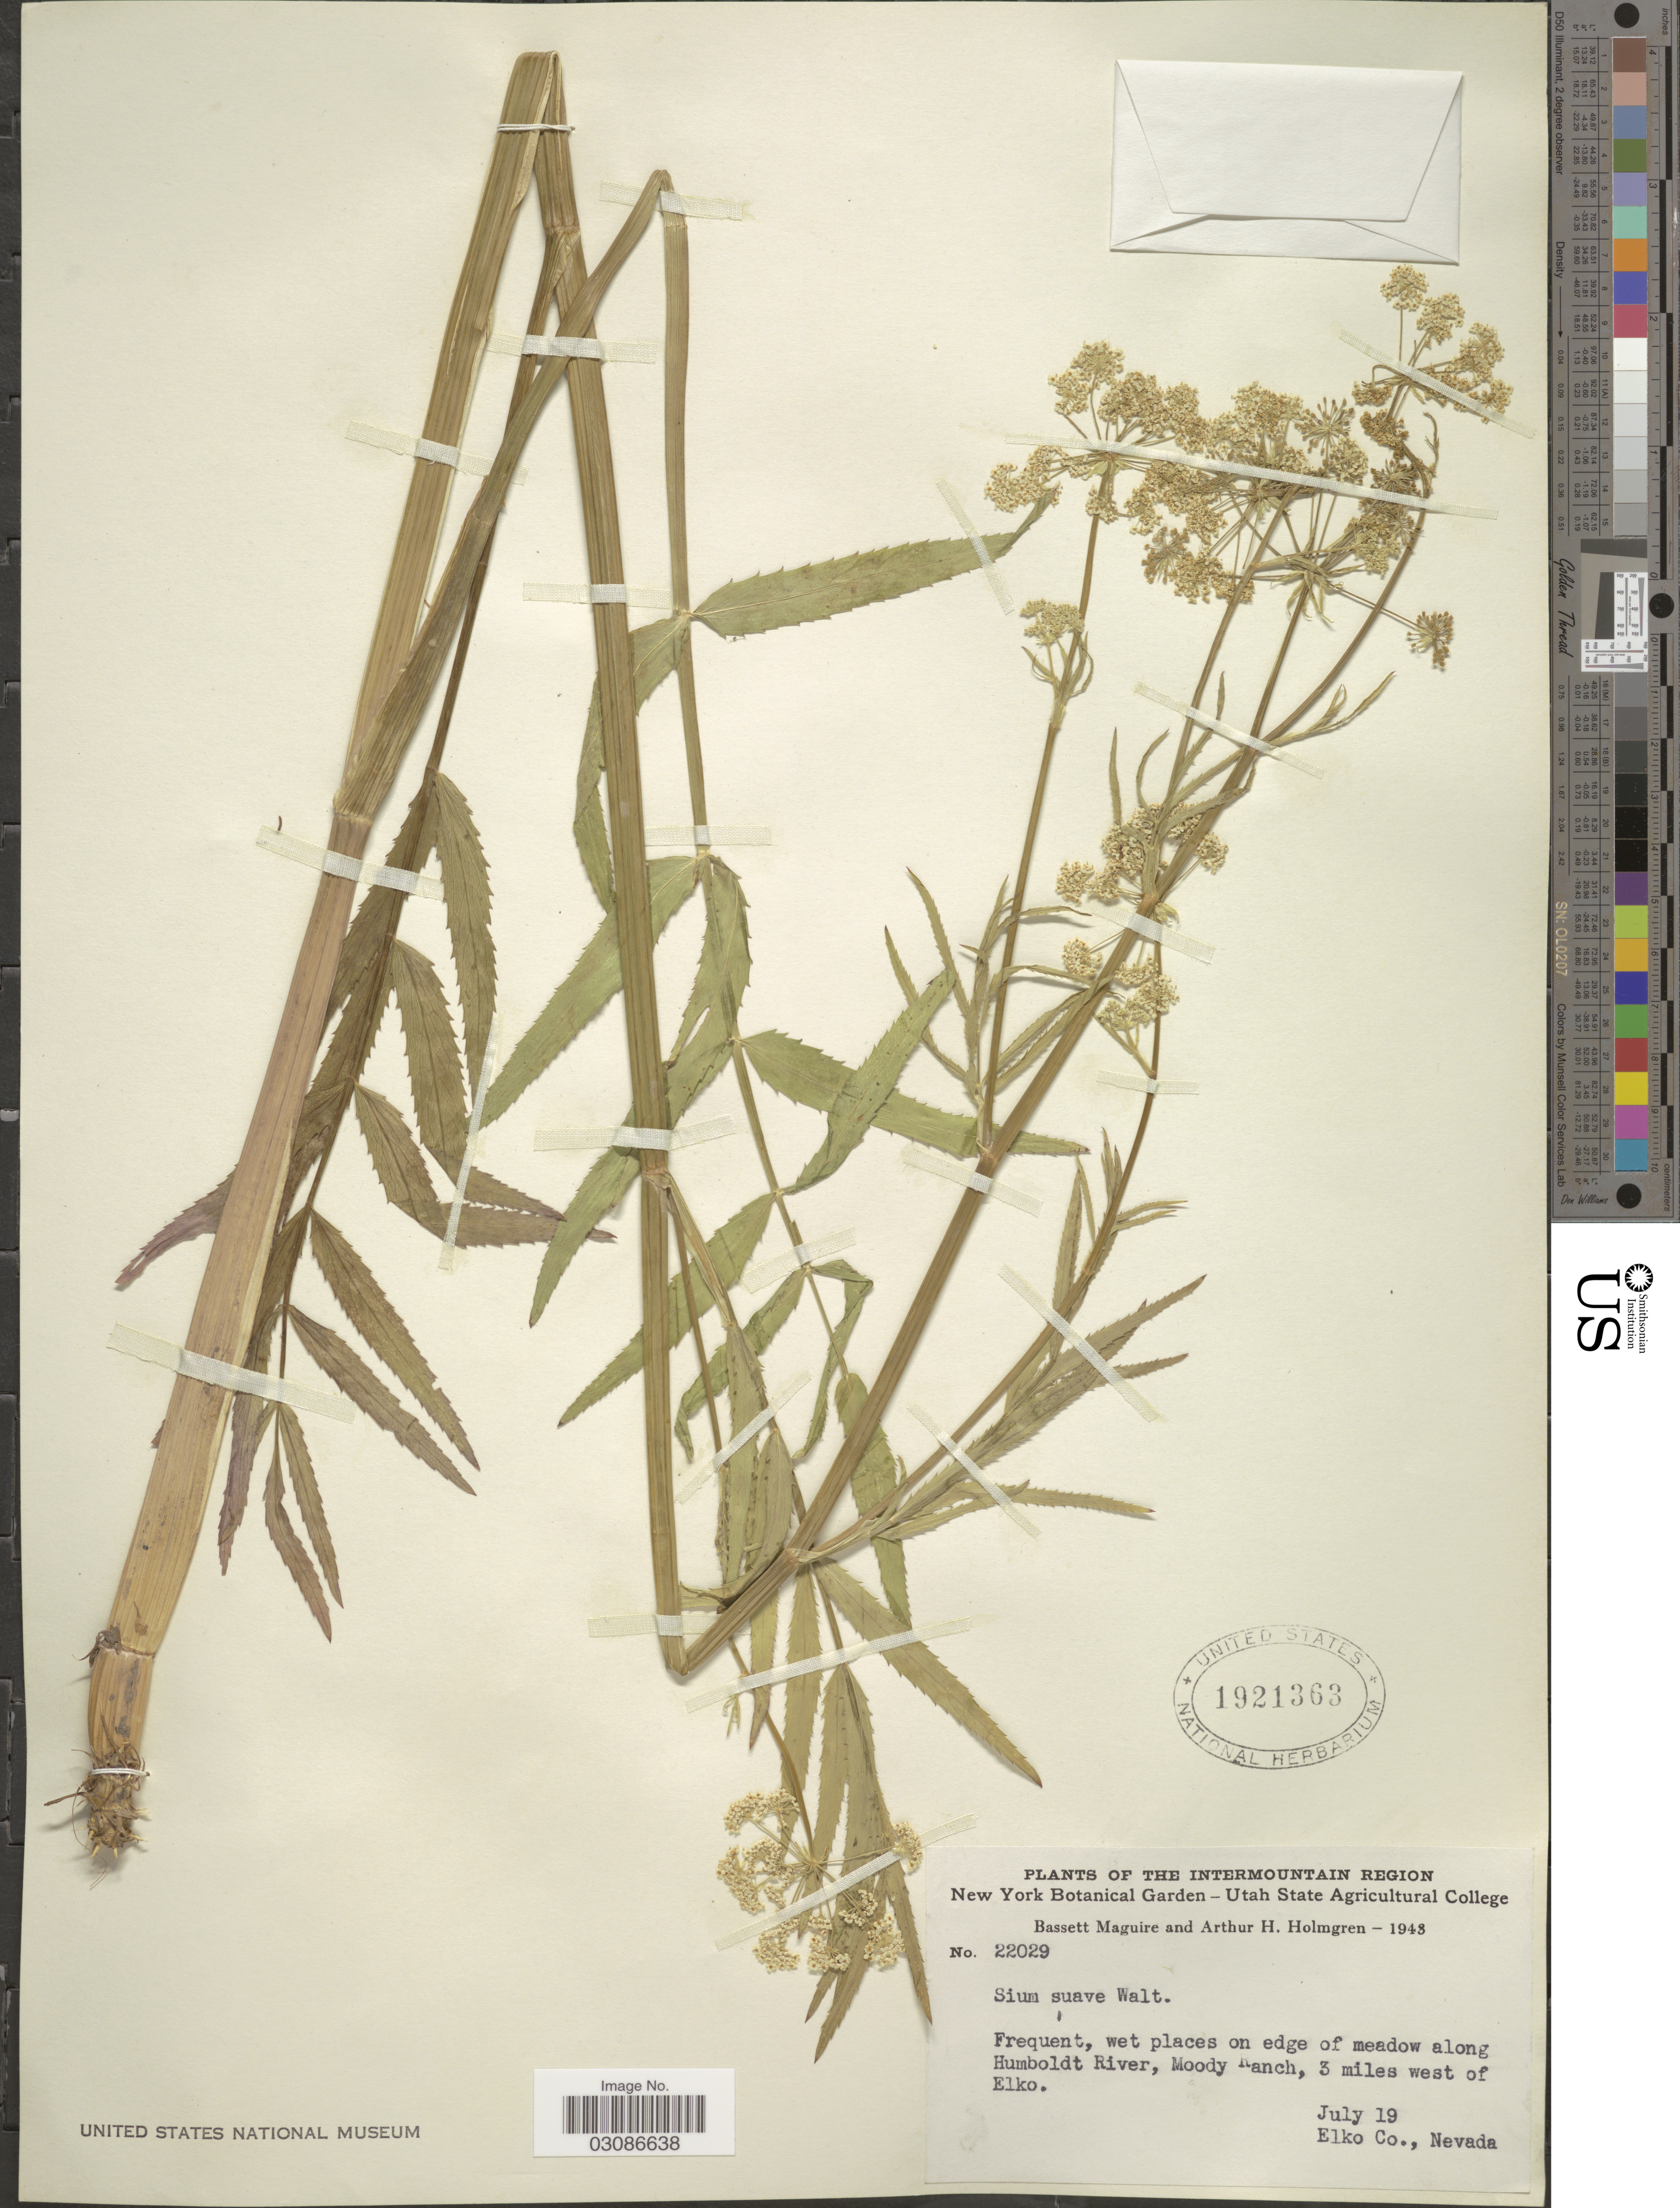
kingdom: Plantae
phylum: Tracheophyta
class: Magnoliopsida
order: Apiales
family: Apiaceae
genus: Sium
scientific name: Sium suave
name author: Walter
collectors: B. Maguire & A. H. Holmgren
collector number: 22029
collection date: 1943-07-19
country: United States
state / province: Nevada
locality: The Intermountain Region, wet places on edge of meadow along Humboldt River, Moody Ranch, 3 miles west of Elko, Elko Co.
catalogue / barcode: US 1921363